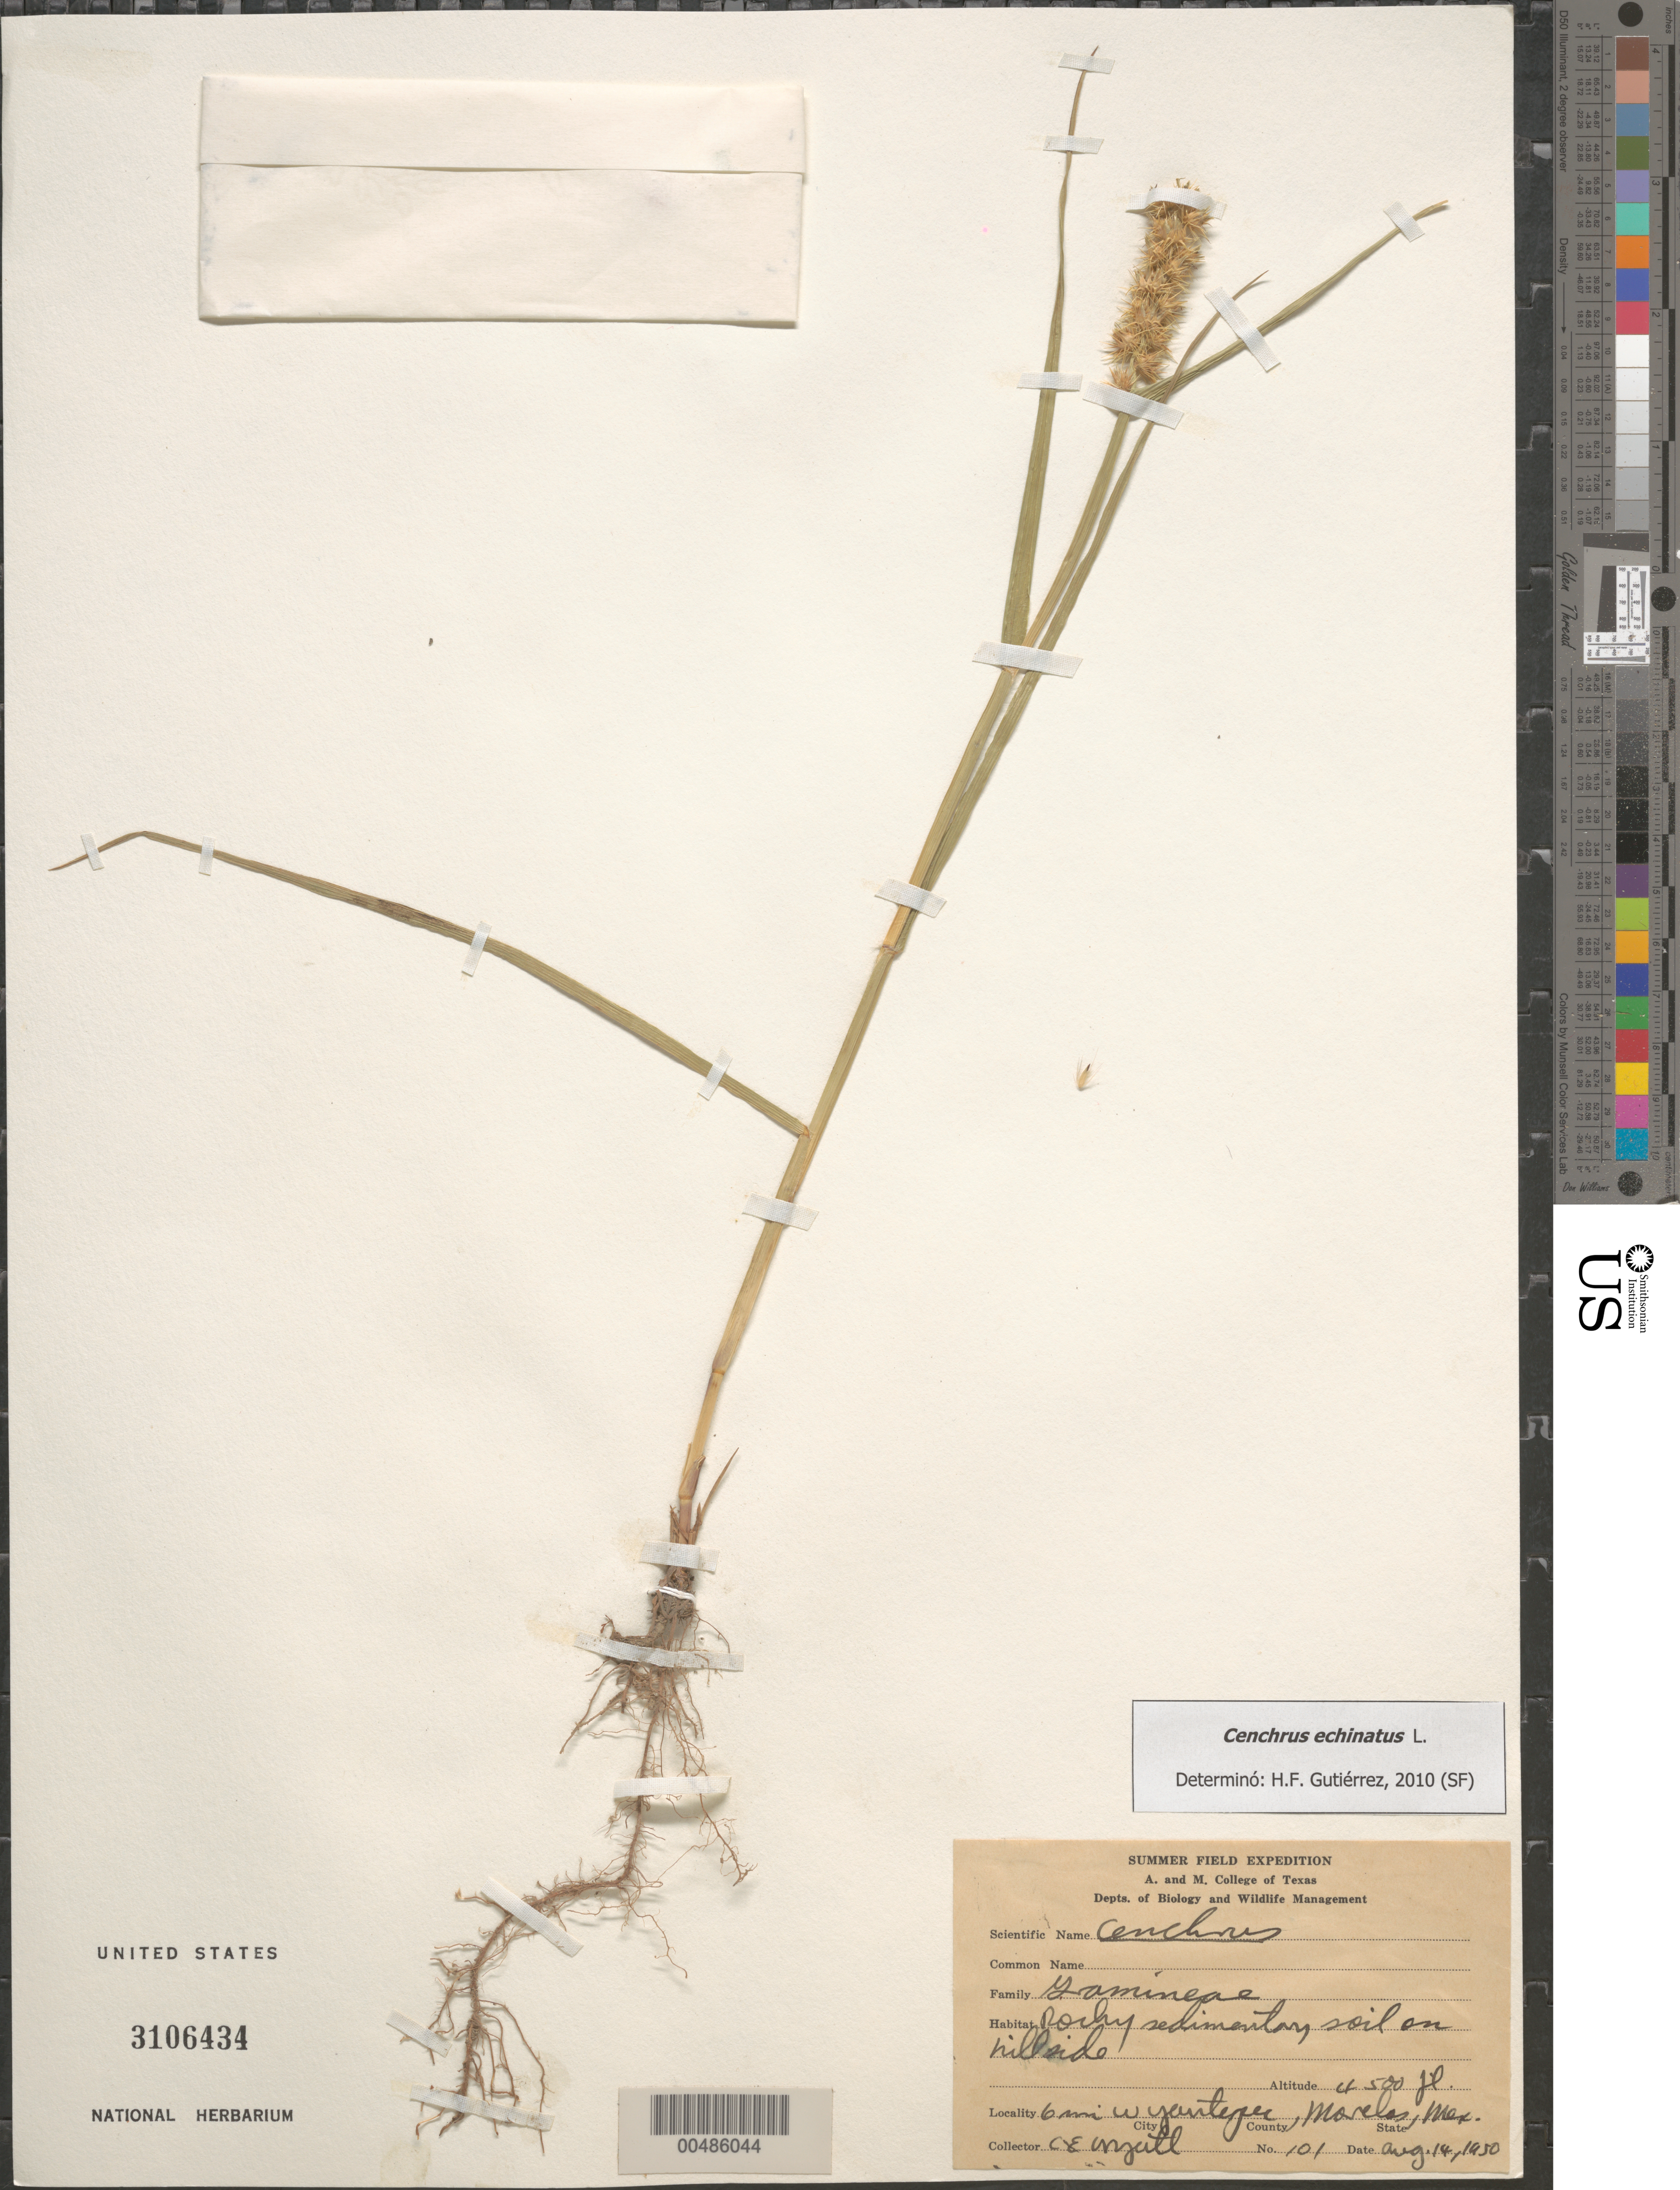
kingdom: Plantae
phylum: Tracheophyta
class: Liliopsida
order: Poales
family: Poaceae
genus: Cenchrus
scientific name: Cenchrus echinatus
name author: L.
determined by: Gutiérrez, H. F.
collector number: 101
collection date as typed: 14 Aug 1950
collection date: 1950-08-14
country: Mexico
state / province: Morelos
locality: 6 mi W of Yautepec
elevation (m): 1372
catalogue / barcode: US 3106434